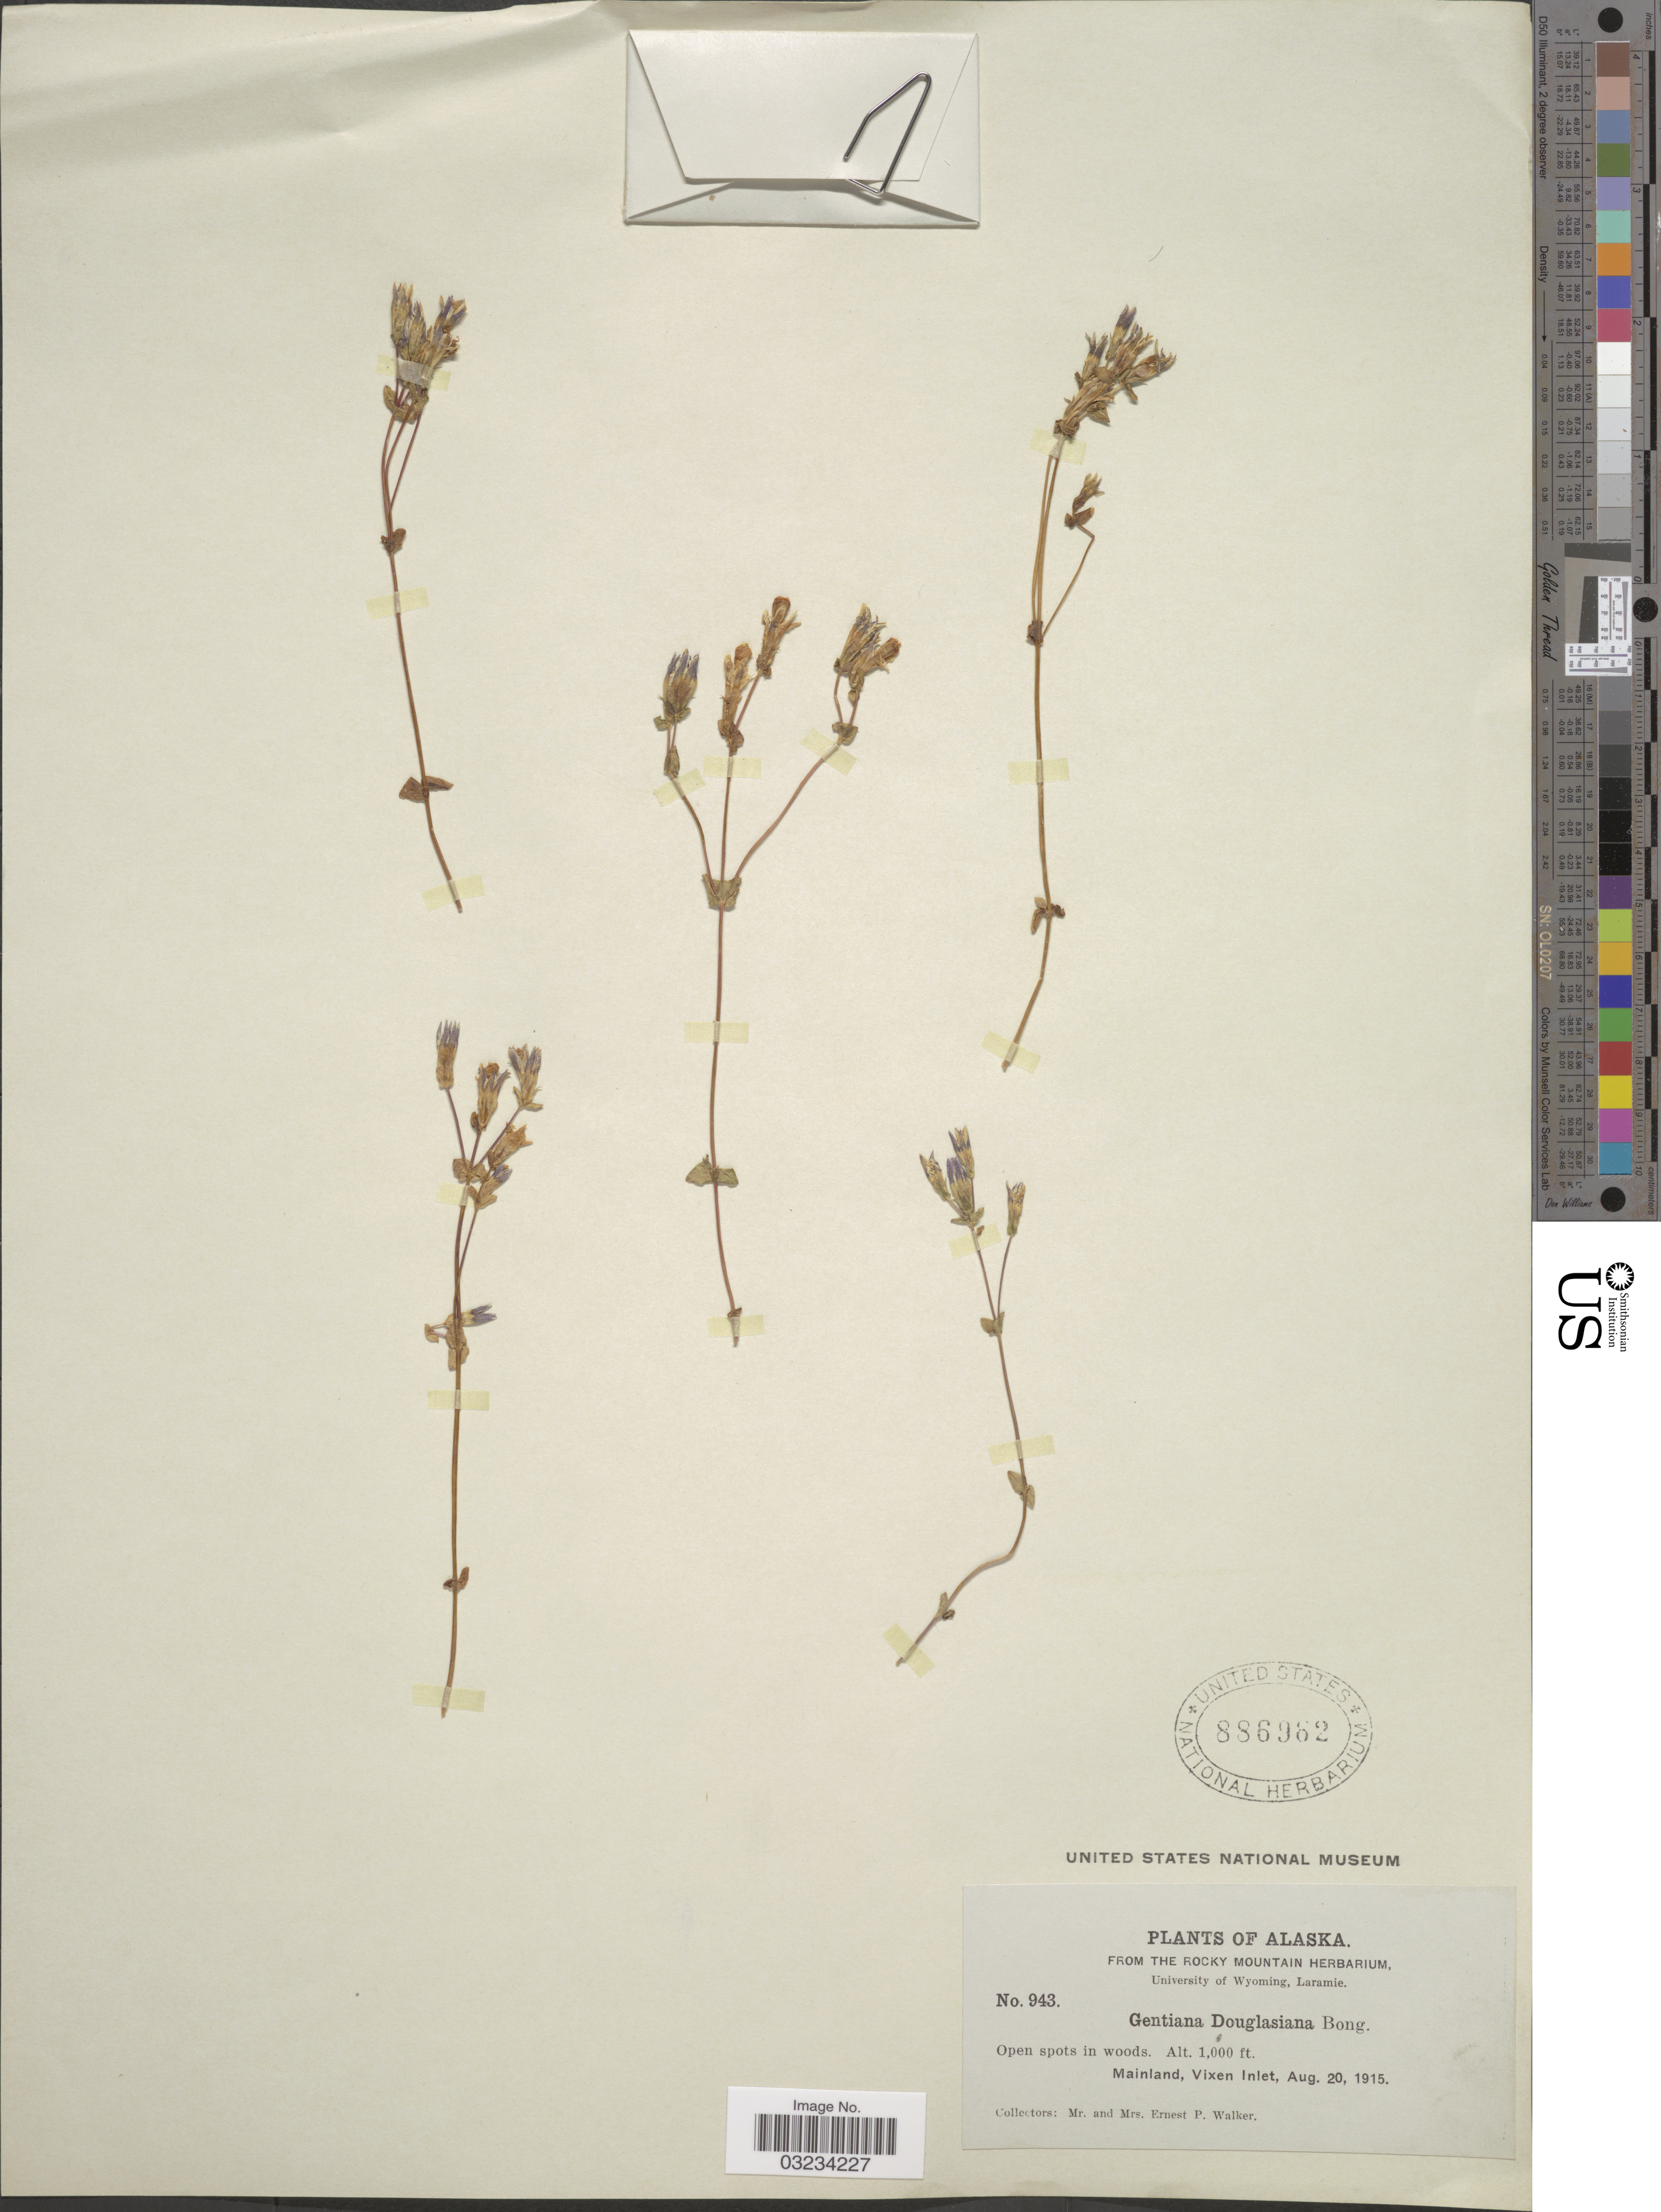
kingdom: Plantae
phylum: Tracheophyta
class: Magnoliopsida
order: Gentianales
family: Gentianaceae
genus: Gentiana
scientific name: Gentiana douglasiana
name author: Bong.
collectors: E. P. Walker & E. Walker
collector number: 943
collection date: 1915-08-20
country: United States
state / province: Alaska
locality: Mainland, Vixen Inlet.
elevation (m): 305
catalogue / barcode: US 886962